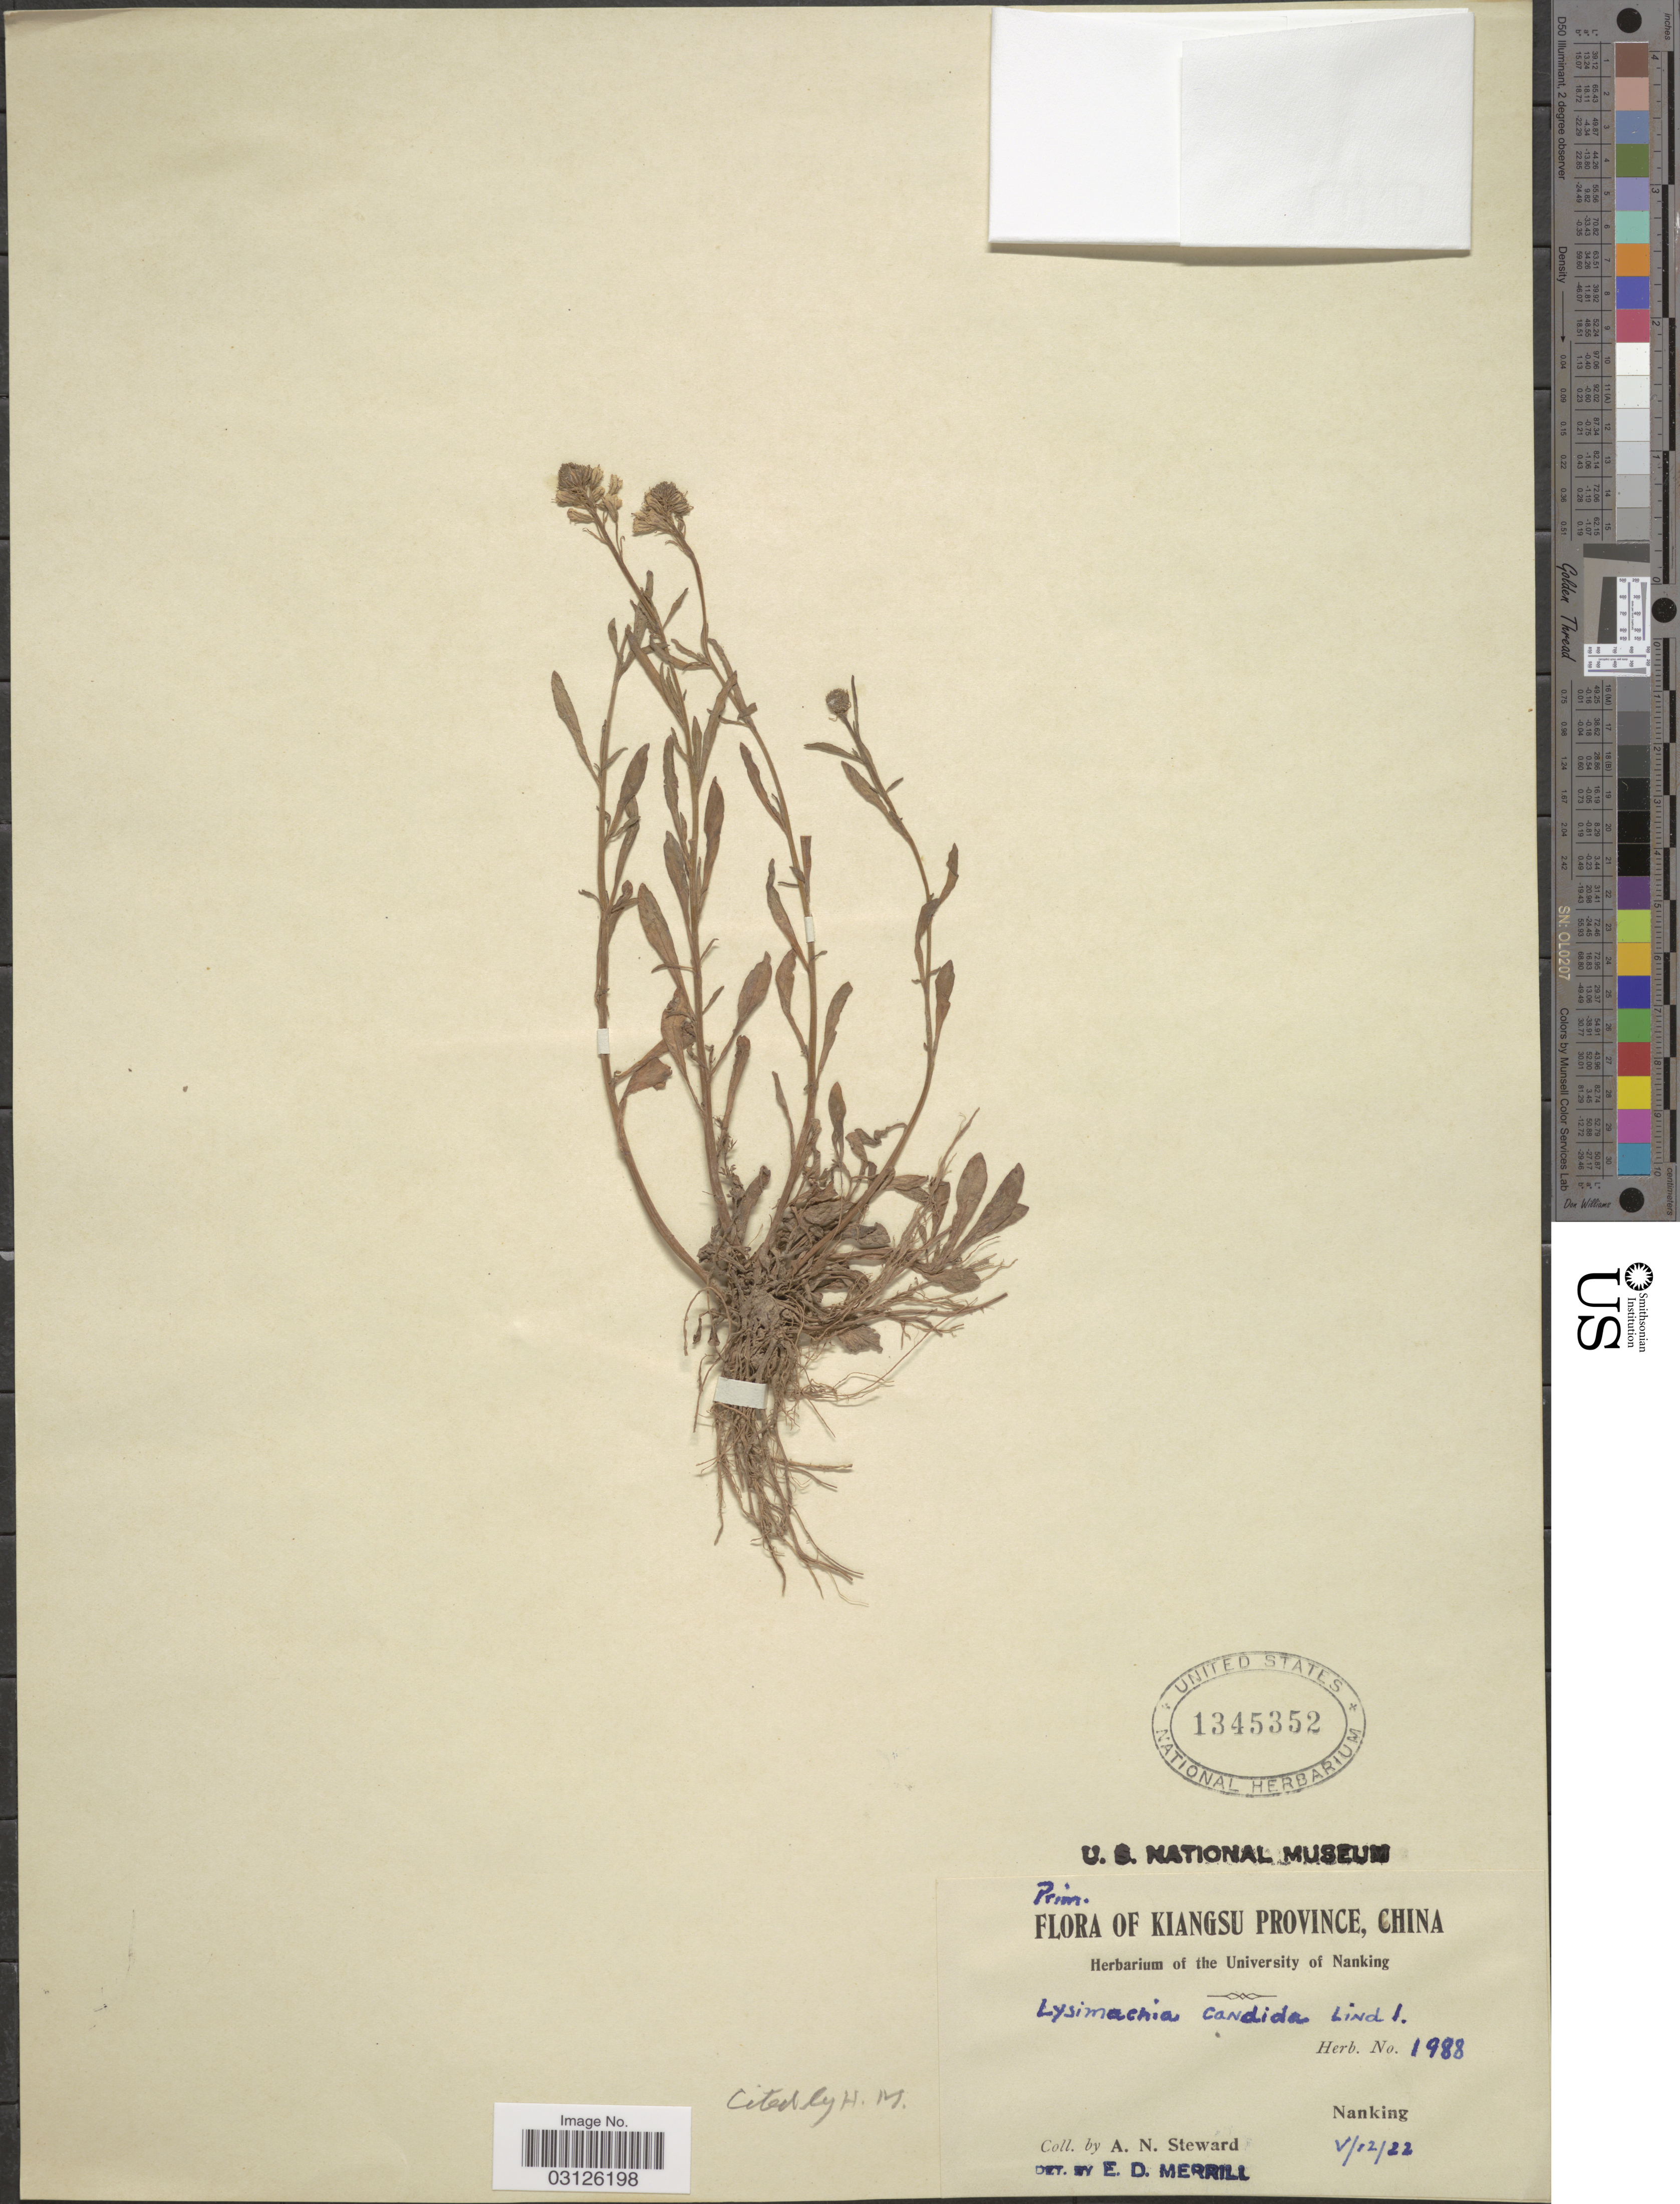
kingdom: Plantae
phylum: Tracheophyta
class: Magnoliopsida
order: Ericales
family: Primulaceae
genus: Lysimachia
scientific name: Lysimachia candida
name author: Lindl.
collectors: A. N. Steward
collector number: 1988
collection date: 1922-05-12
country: China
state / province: Jiangsu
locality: Kiangsu Province, Nanking.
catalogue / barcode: US 1345352